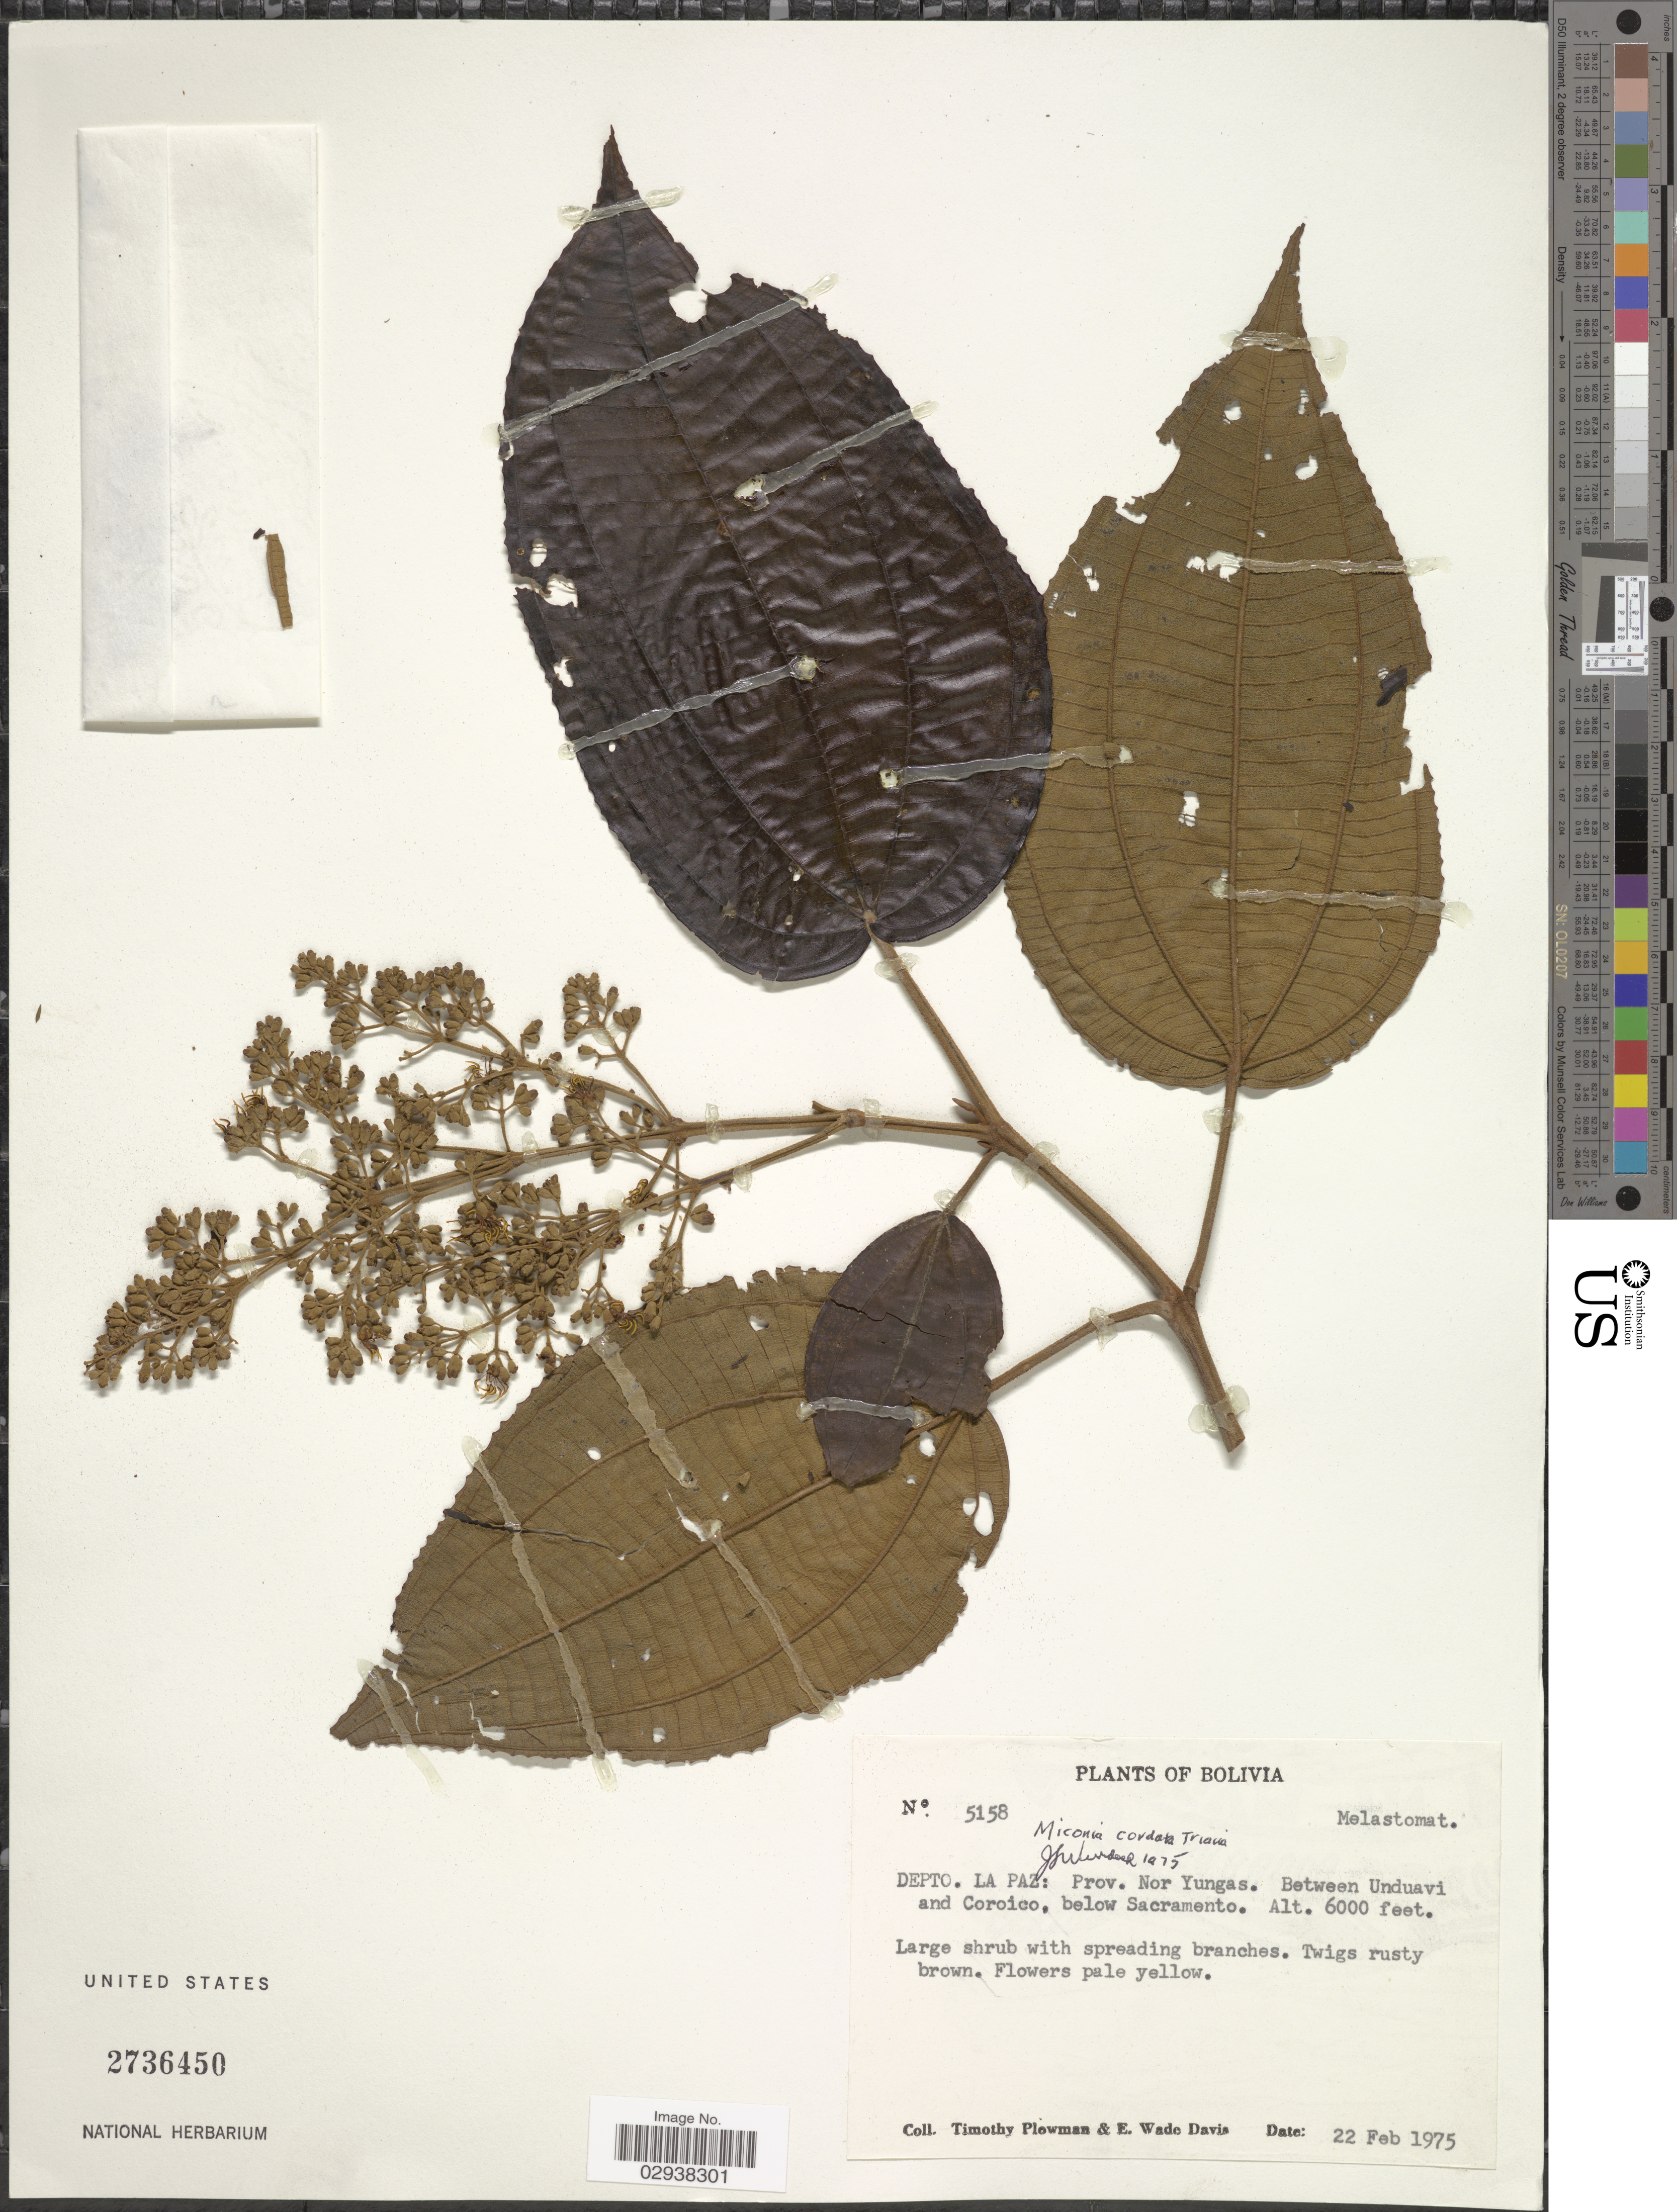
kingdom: Plantae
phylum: Tracheophyta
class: Magnoliopsida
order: Myrtales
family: Melastomataceae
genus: Miconia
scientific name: Miconia cordata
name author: Triana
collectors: T. Plowman & E. W. Davis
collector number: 5158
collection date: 1975-02-22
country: Bolivia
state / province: La Paz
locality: Depto. La Paz: Prov. Nor Yungas. Between Unduavi and Coroico, below Sacramento.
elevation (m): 1829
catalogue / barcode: US 2736450